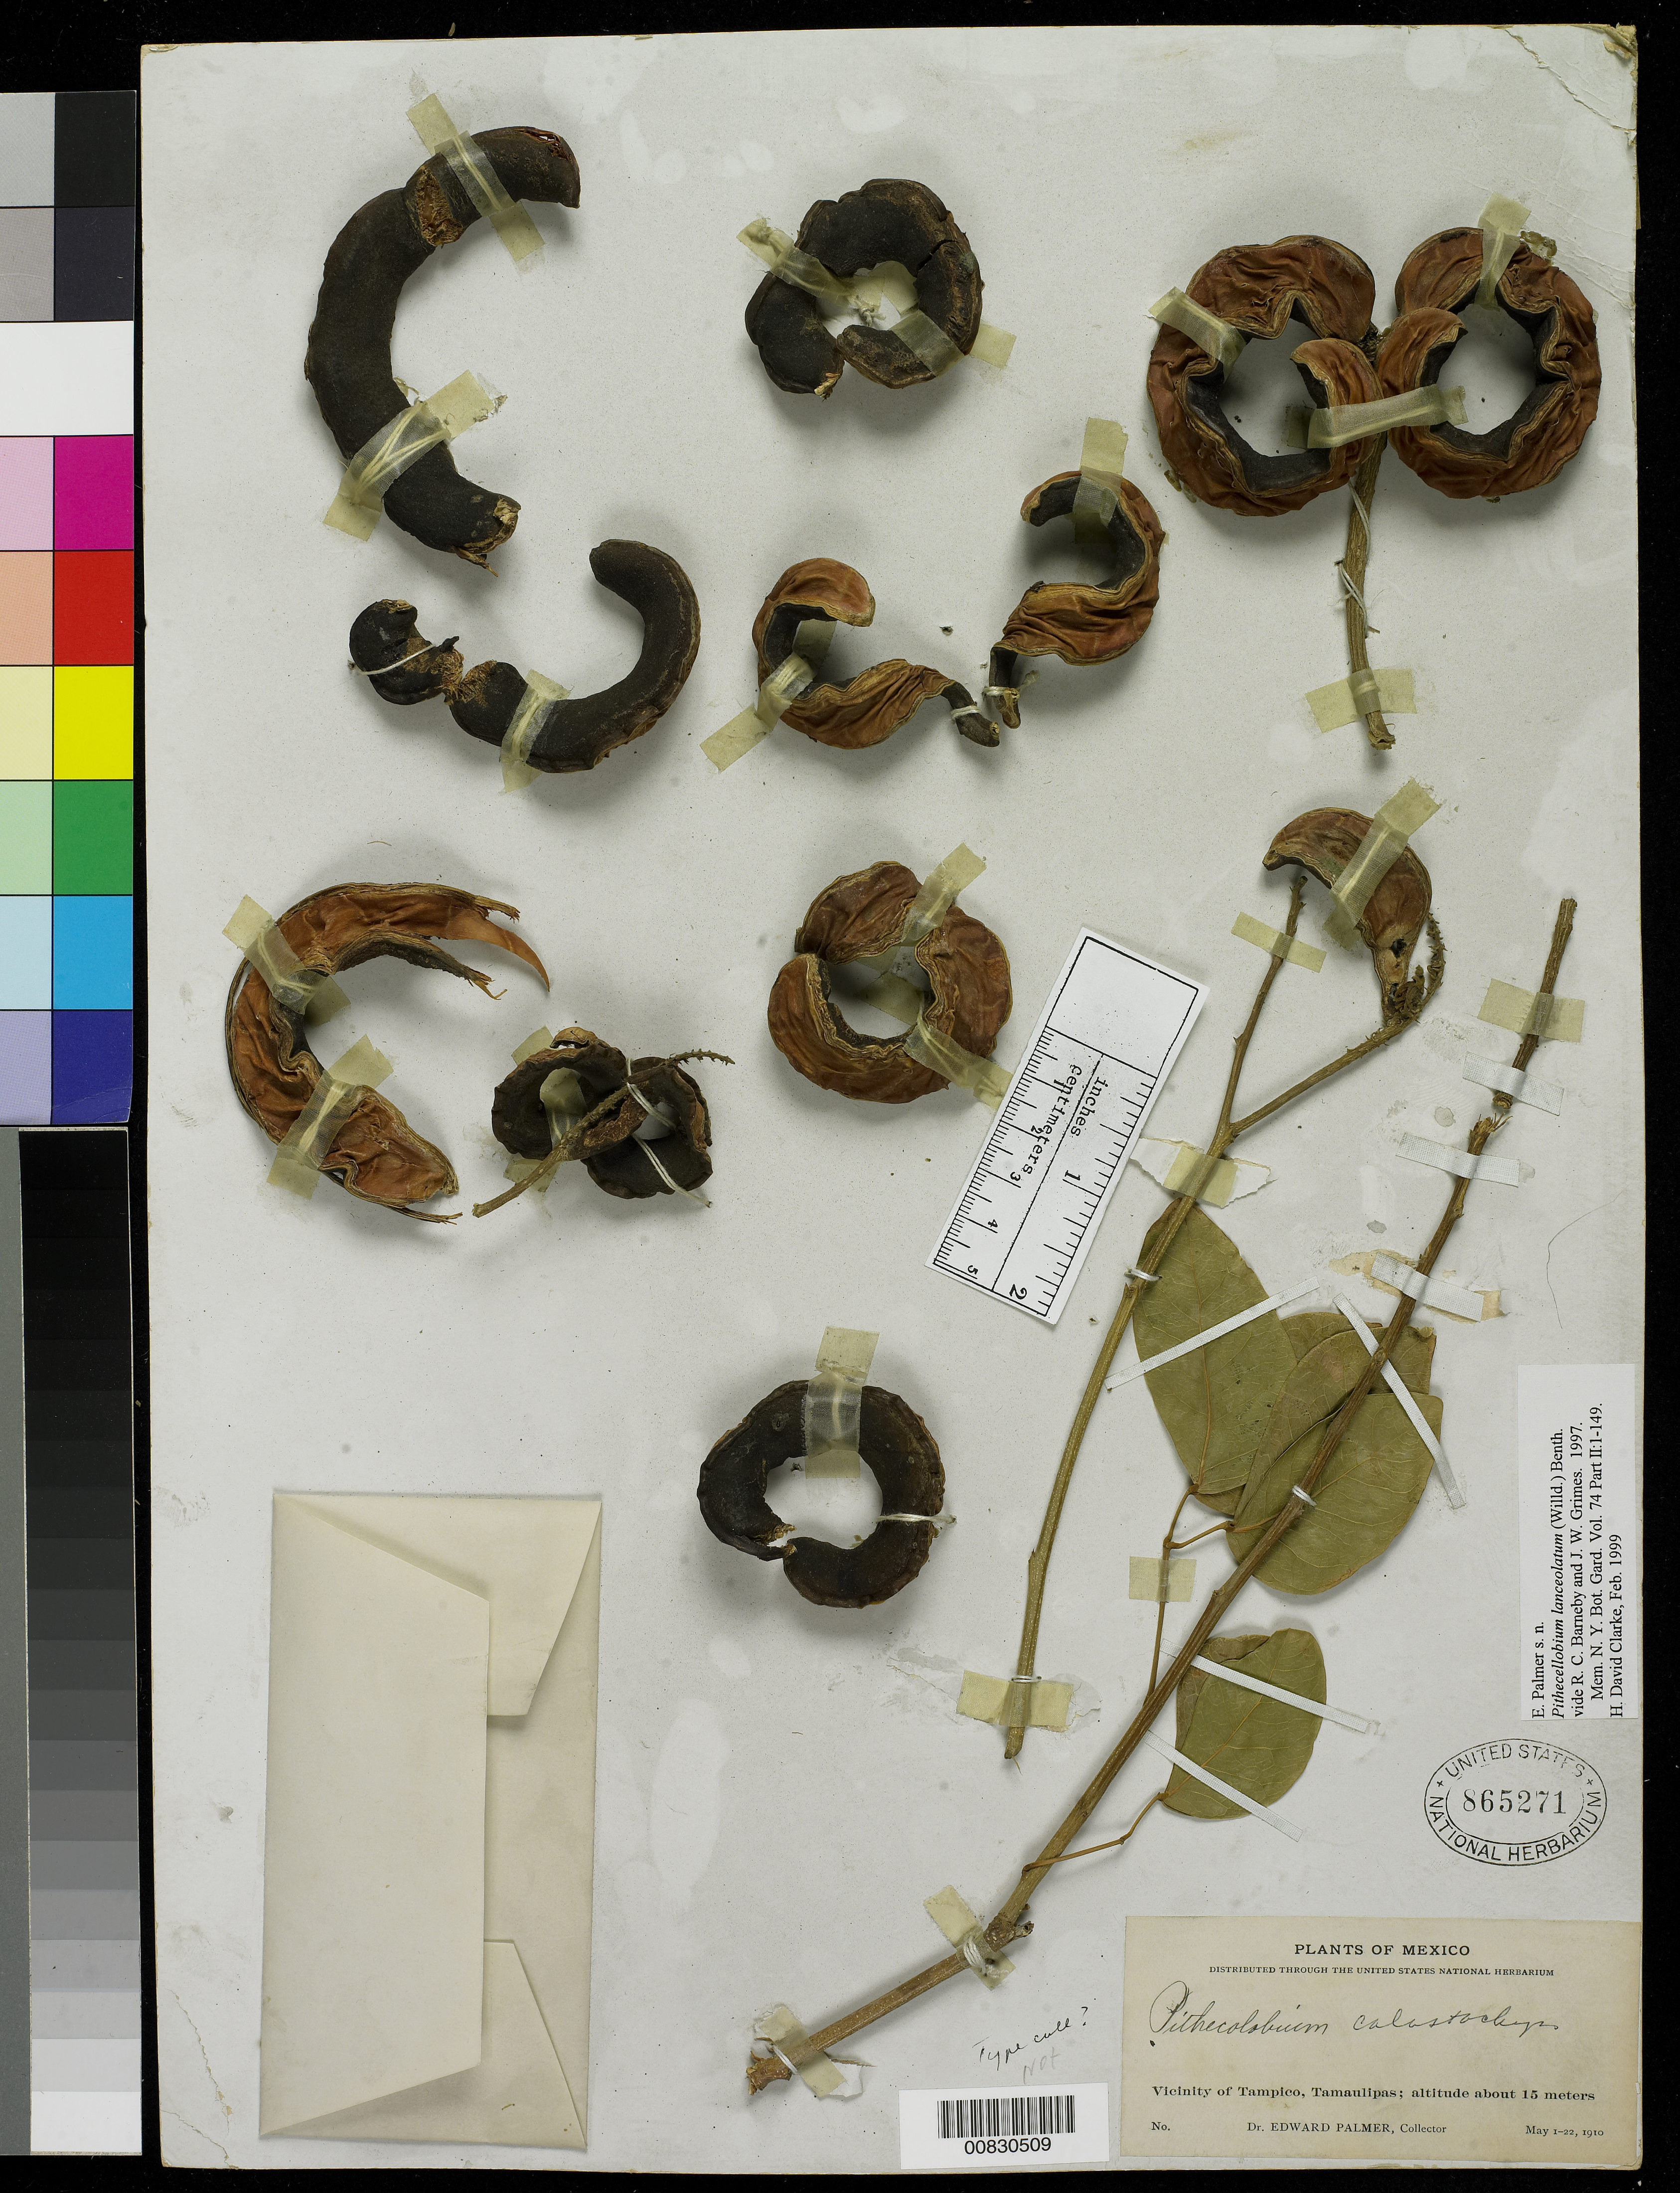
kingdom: Plantae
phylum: Tracheophyta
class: Magnoliopsida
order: Fabales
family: Fabaceae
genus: Pithecellobium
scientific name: Pithecellobium lanceolatum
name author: (Humb. & Bonpl. ex Willd.) Benth.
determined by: Clarke, H. D., University of North Carolina (Asheville)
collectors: E. Palmer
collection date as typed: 01 May 1910 to 22 May 1910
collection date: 1910-05-01/1910-05-22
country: Mexico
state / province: Tamaulipas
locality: Vicinity of Tampico, Tamaulipas.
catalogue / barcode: US 865271